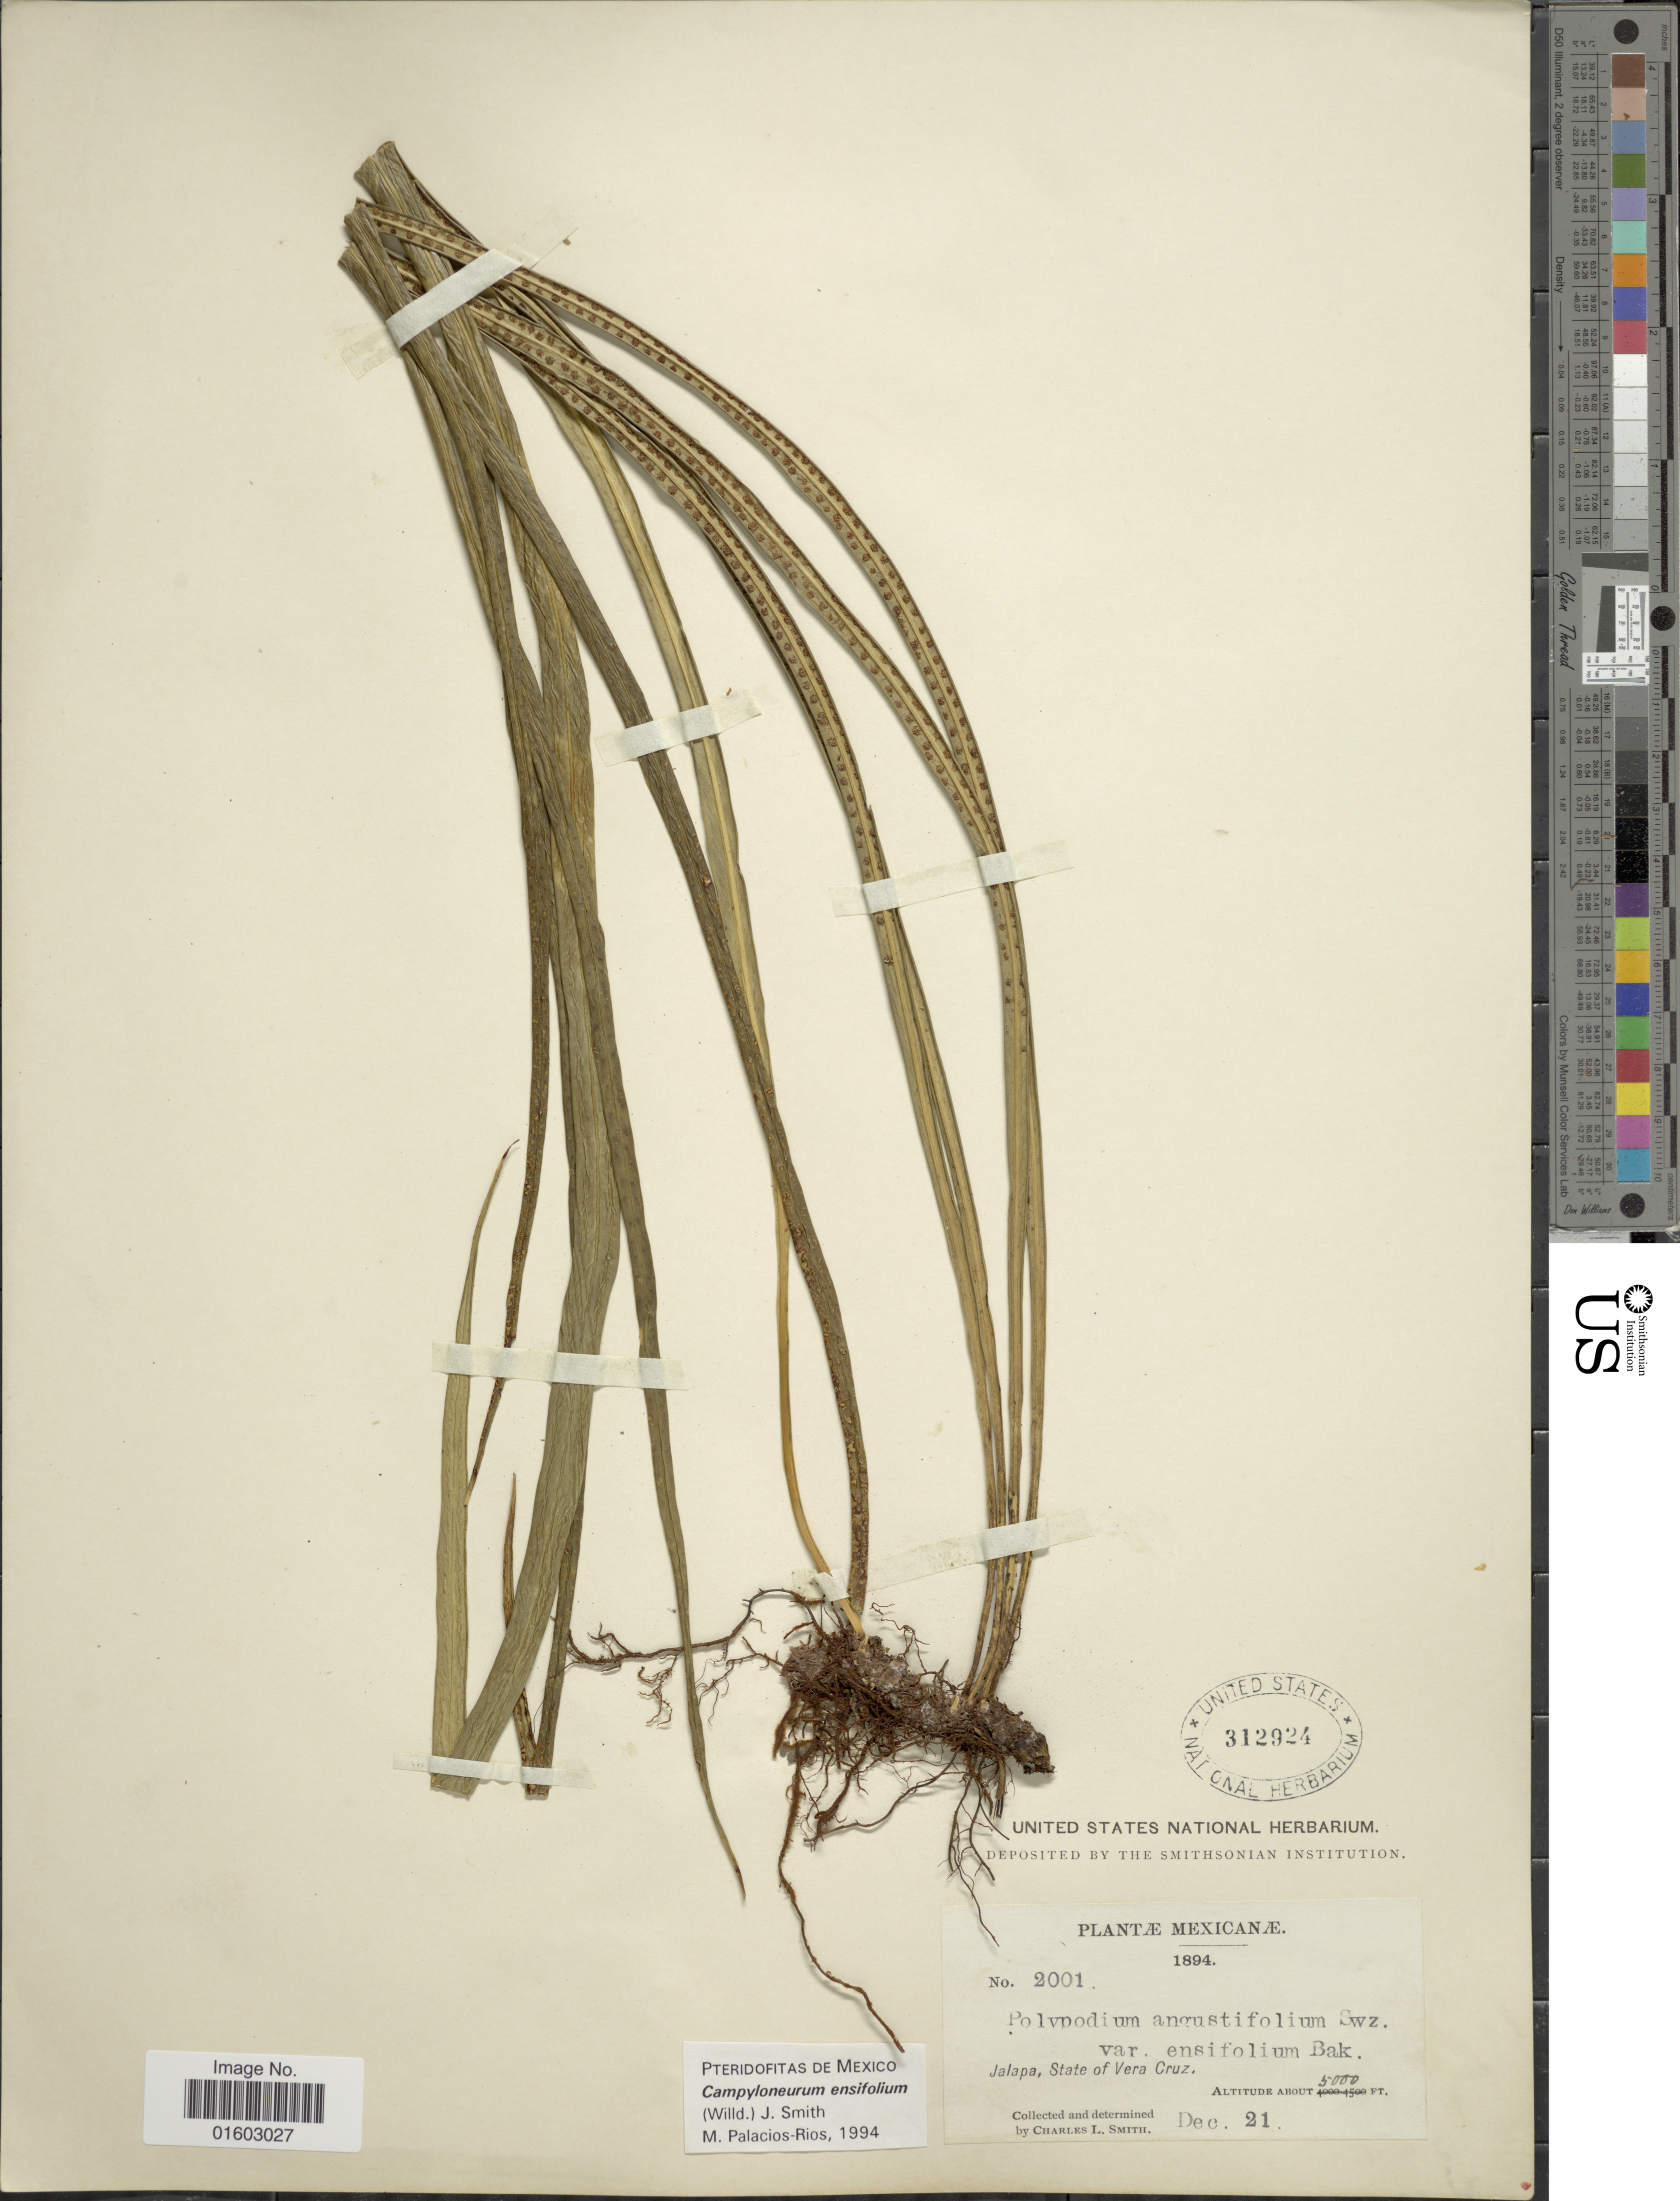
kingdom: Plantae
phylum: Tracheophyta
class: Polypodiopsida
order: Polypodiales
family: Polypodiaceae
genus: Campyloneurum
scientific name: Campyloneurum ensifolium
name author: (Willd.) J. Sm.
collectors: C. L. Smith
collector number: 2001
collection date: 1894-12-21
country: Mexico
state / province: Veracruz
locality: Jalapa, State of Vera Cruz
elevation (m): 1524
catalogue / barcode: US 312924